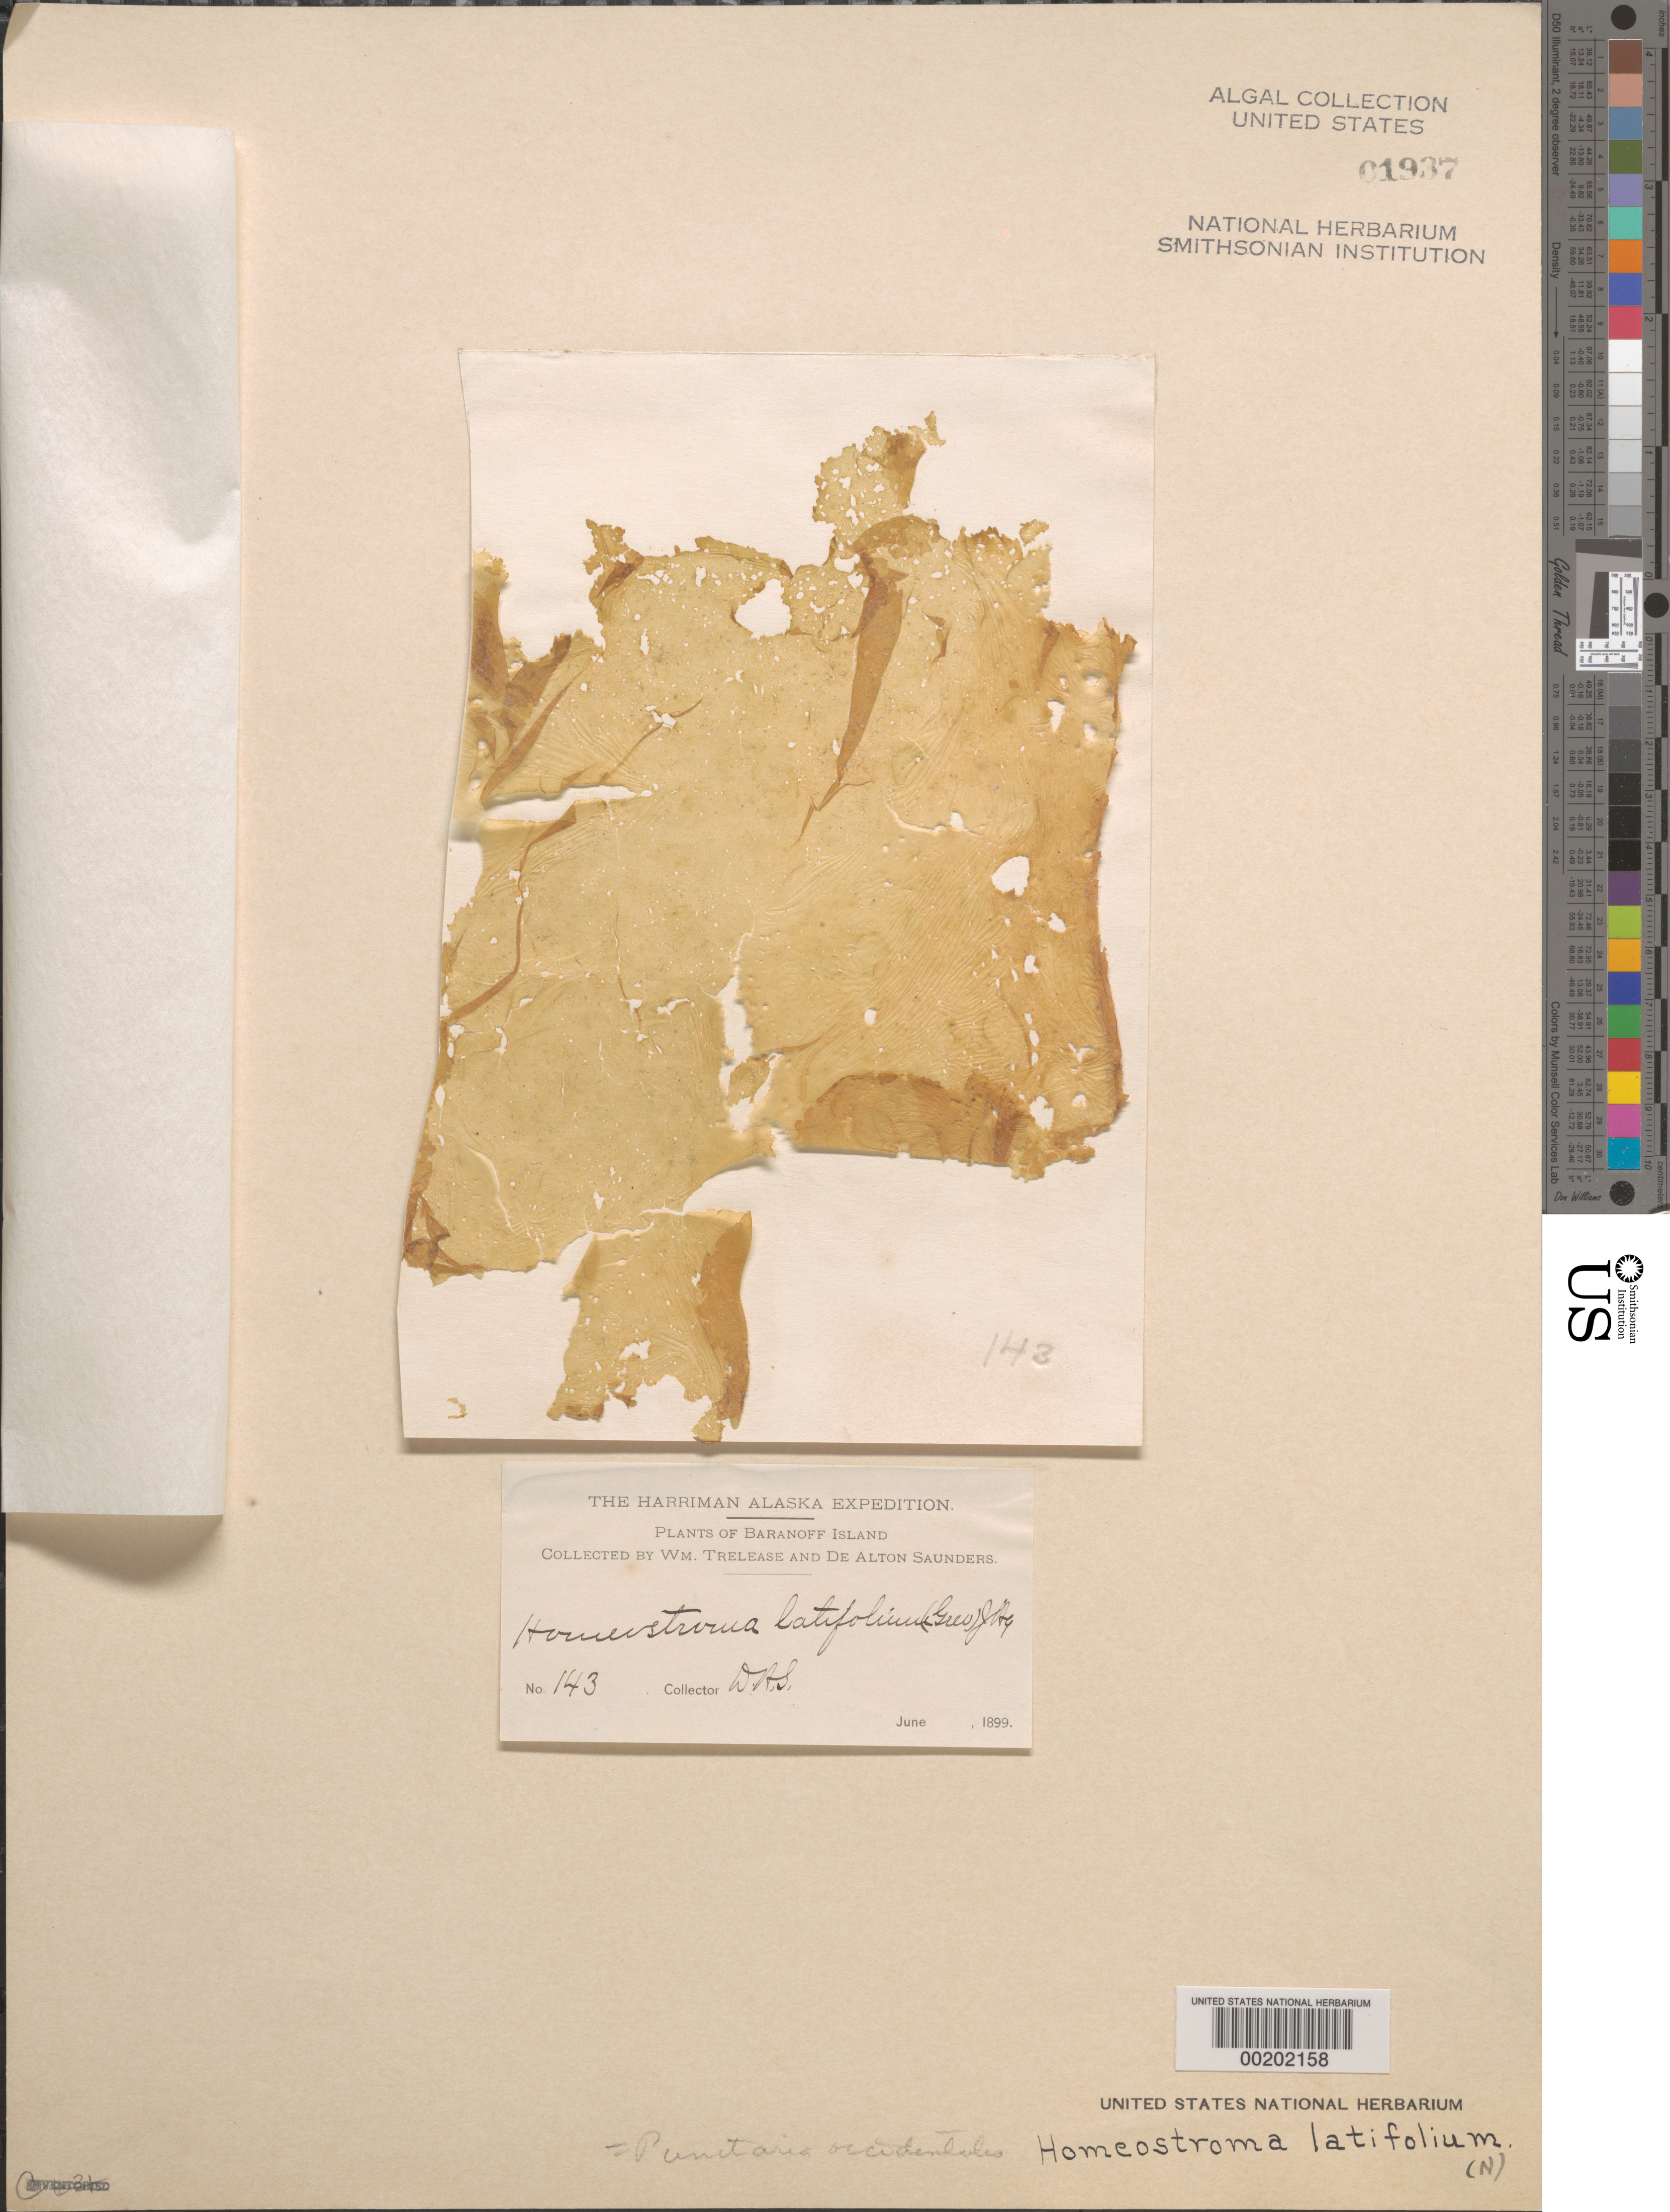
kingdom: Chromista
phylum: Ochrophyta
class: Phaeophyceae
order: Dictyosiphonales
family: Punctariaceae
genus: Punctaria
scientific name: Punctaria occidentalis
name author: Setch. & N.L. Gardner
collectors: D. Saunders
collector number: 143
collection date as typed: Jun 1899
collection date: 1899-06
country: United States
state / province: Alaska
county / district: Sitka Division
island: Baranof Island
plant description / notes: Harriman Alaska Expedition, 1899, as Homeostroma latifolius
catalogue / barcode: US 1937